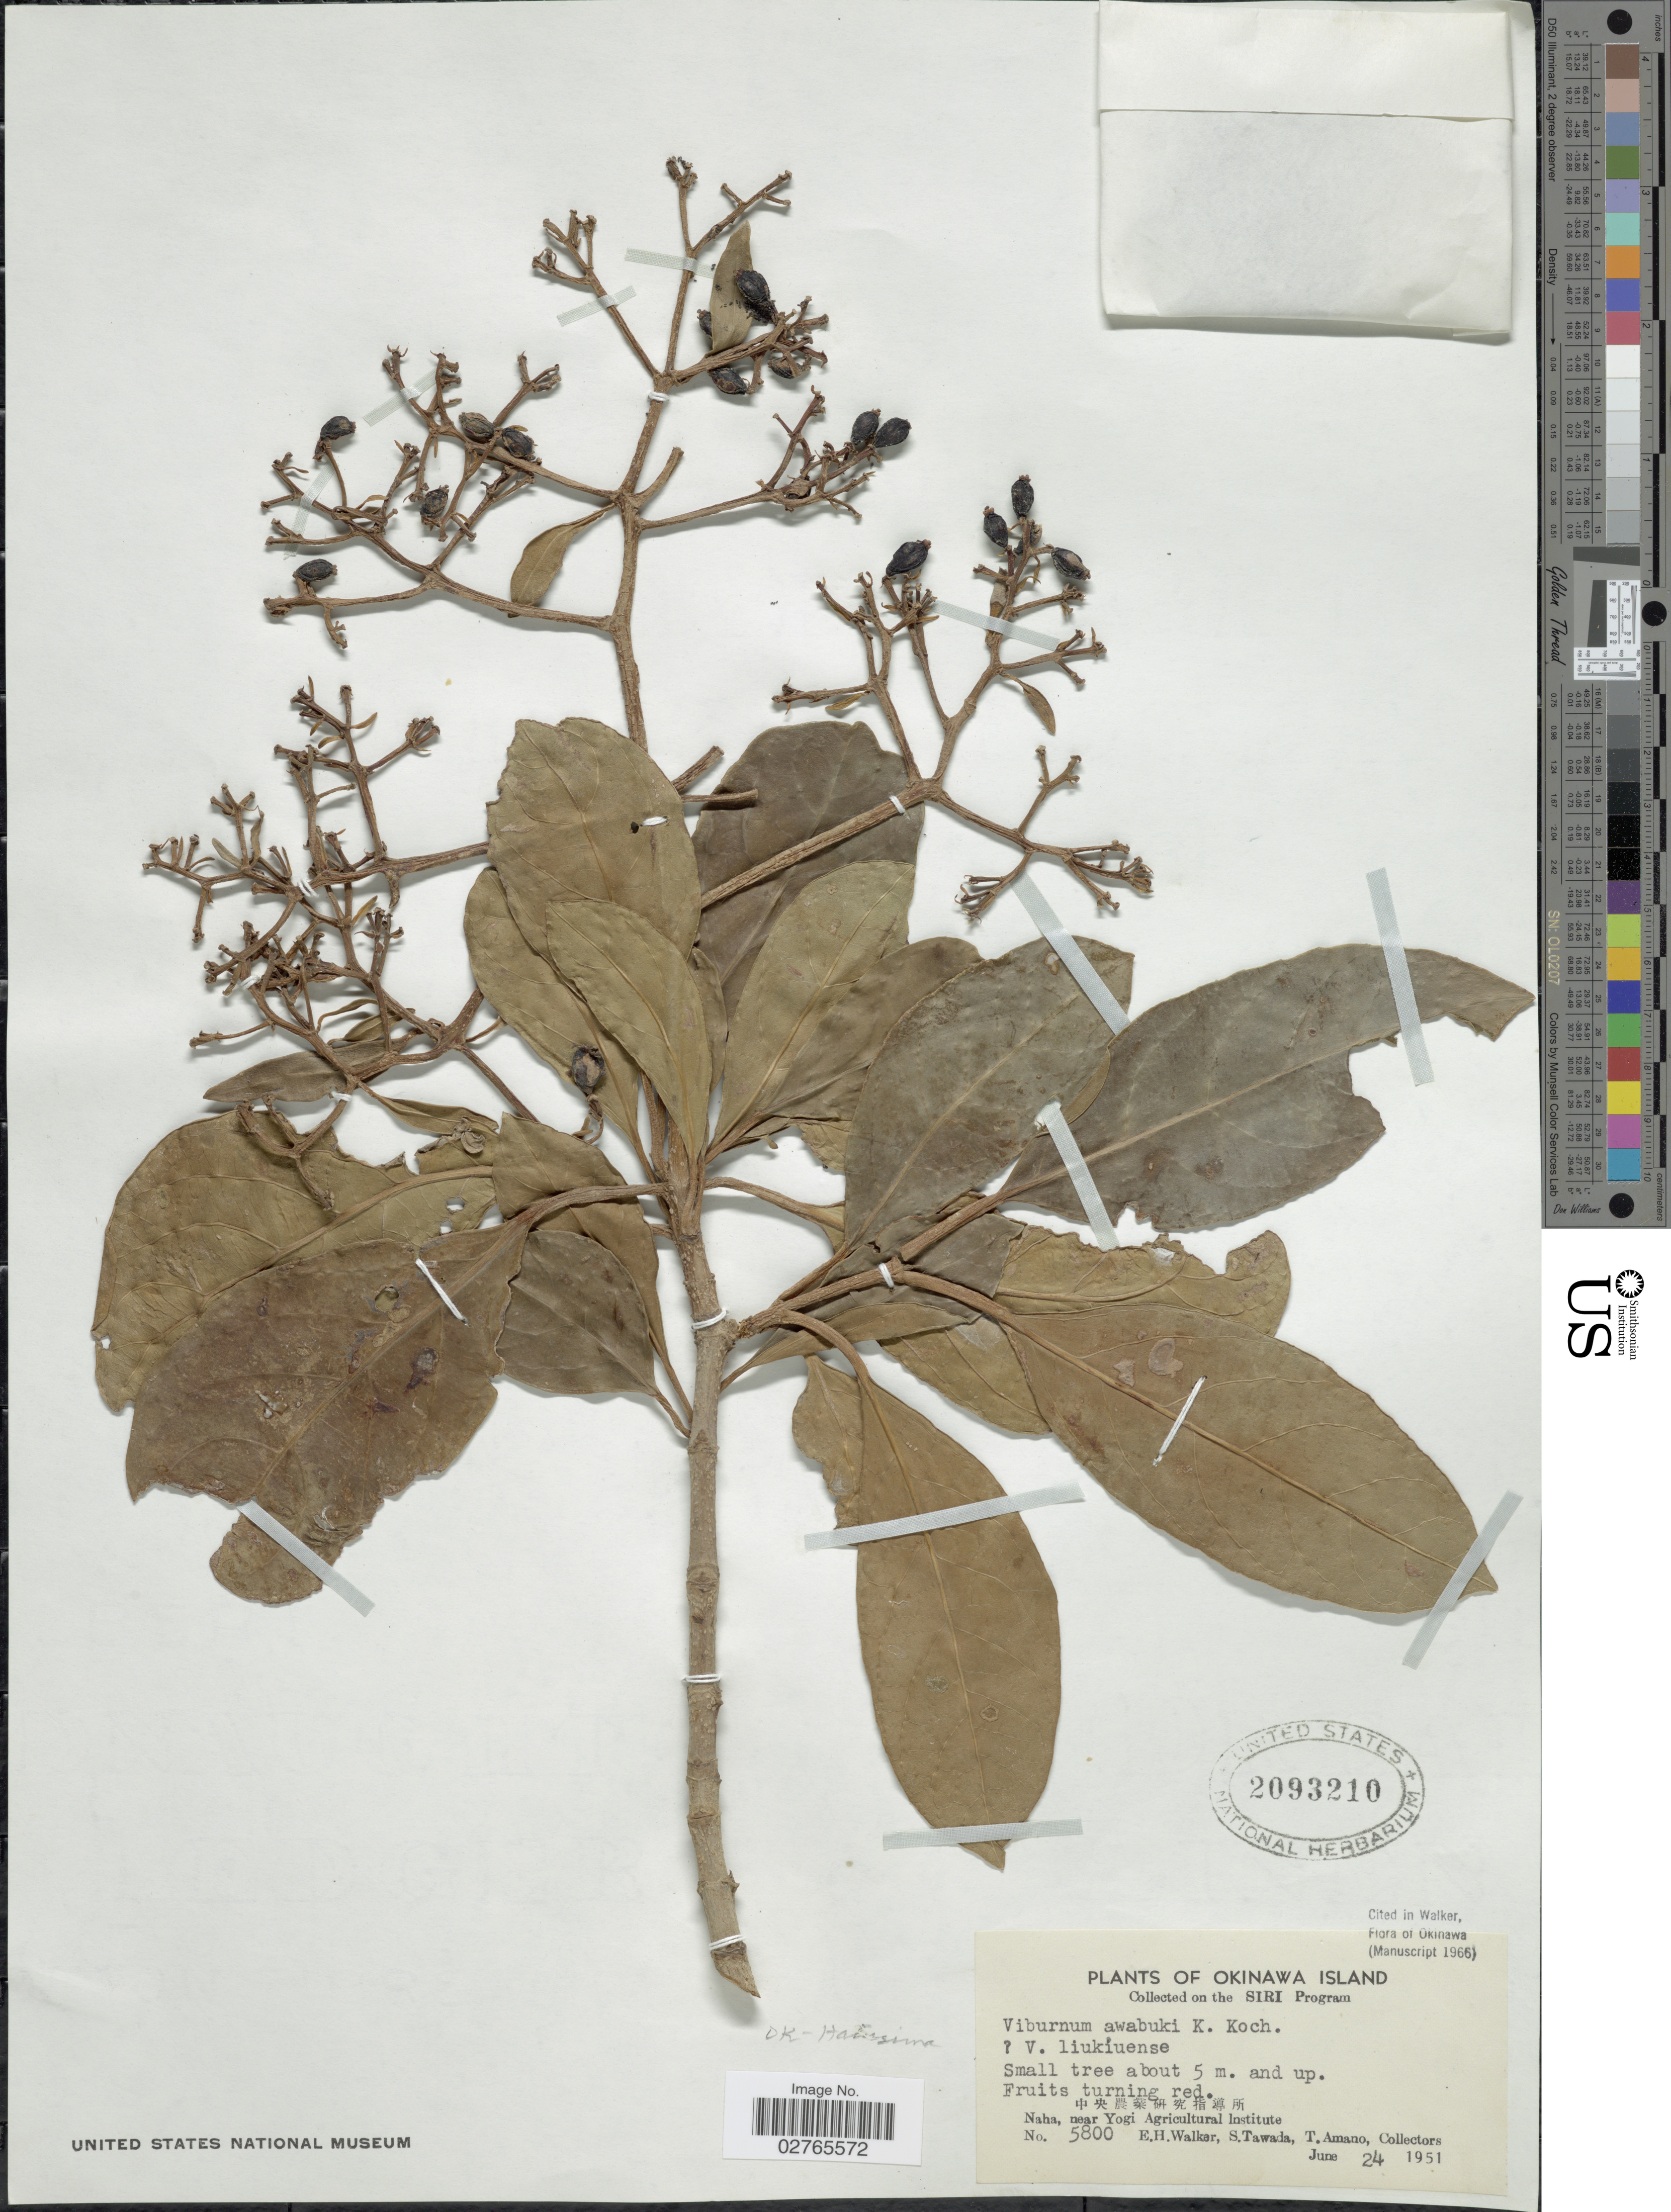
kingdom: Plantae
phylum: Tracheophyta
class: Magnoliopsida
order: Dipsacales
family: Viburnaceae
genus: Viburnum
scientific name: Viburnum awabuki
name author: K. Koch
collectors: E. H. Walker, S. Tawada & T. Amano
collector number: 5800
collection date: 1951-06-24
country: Japan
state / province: Okinawa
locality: Okinawa Island. Naha, near Yogi Agricultural Institute.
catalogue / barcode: US 2093210